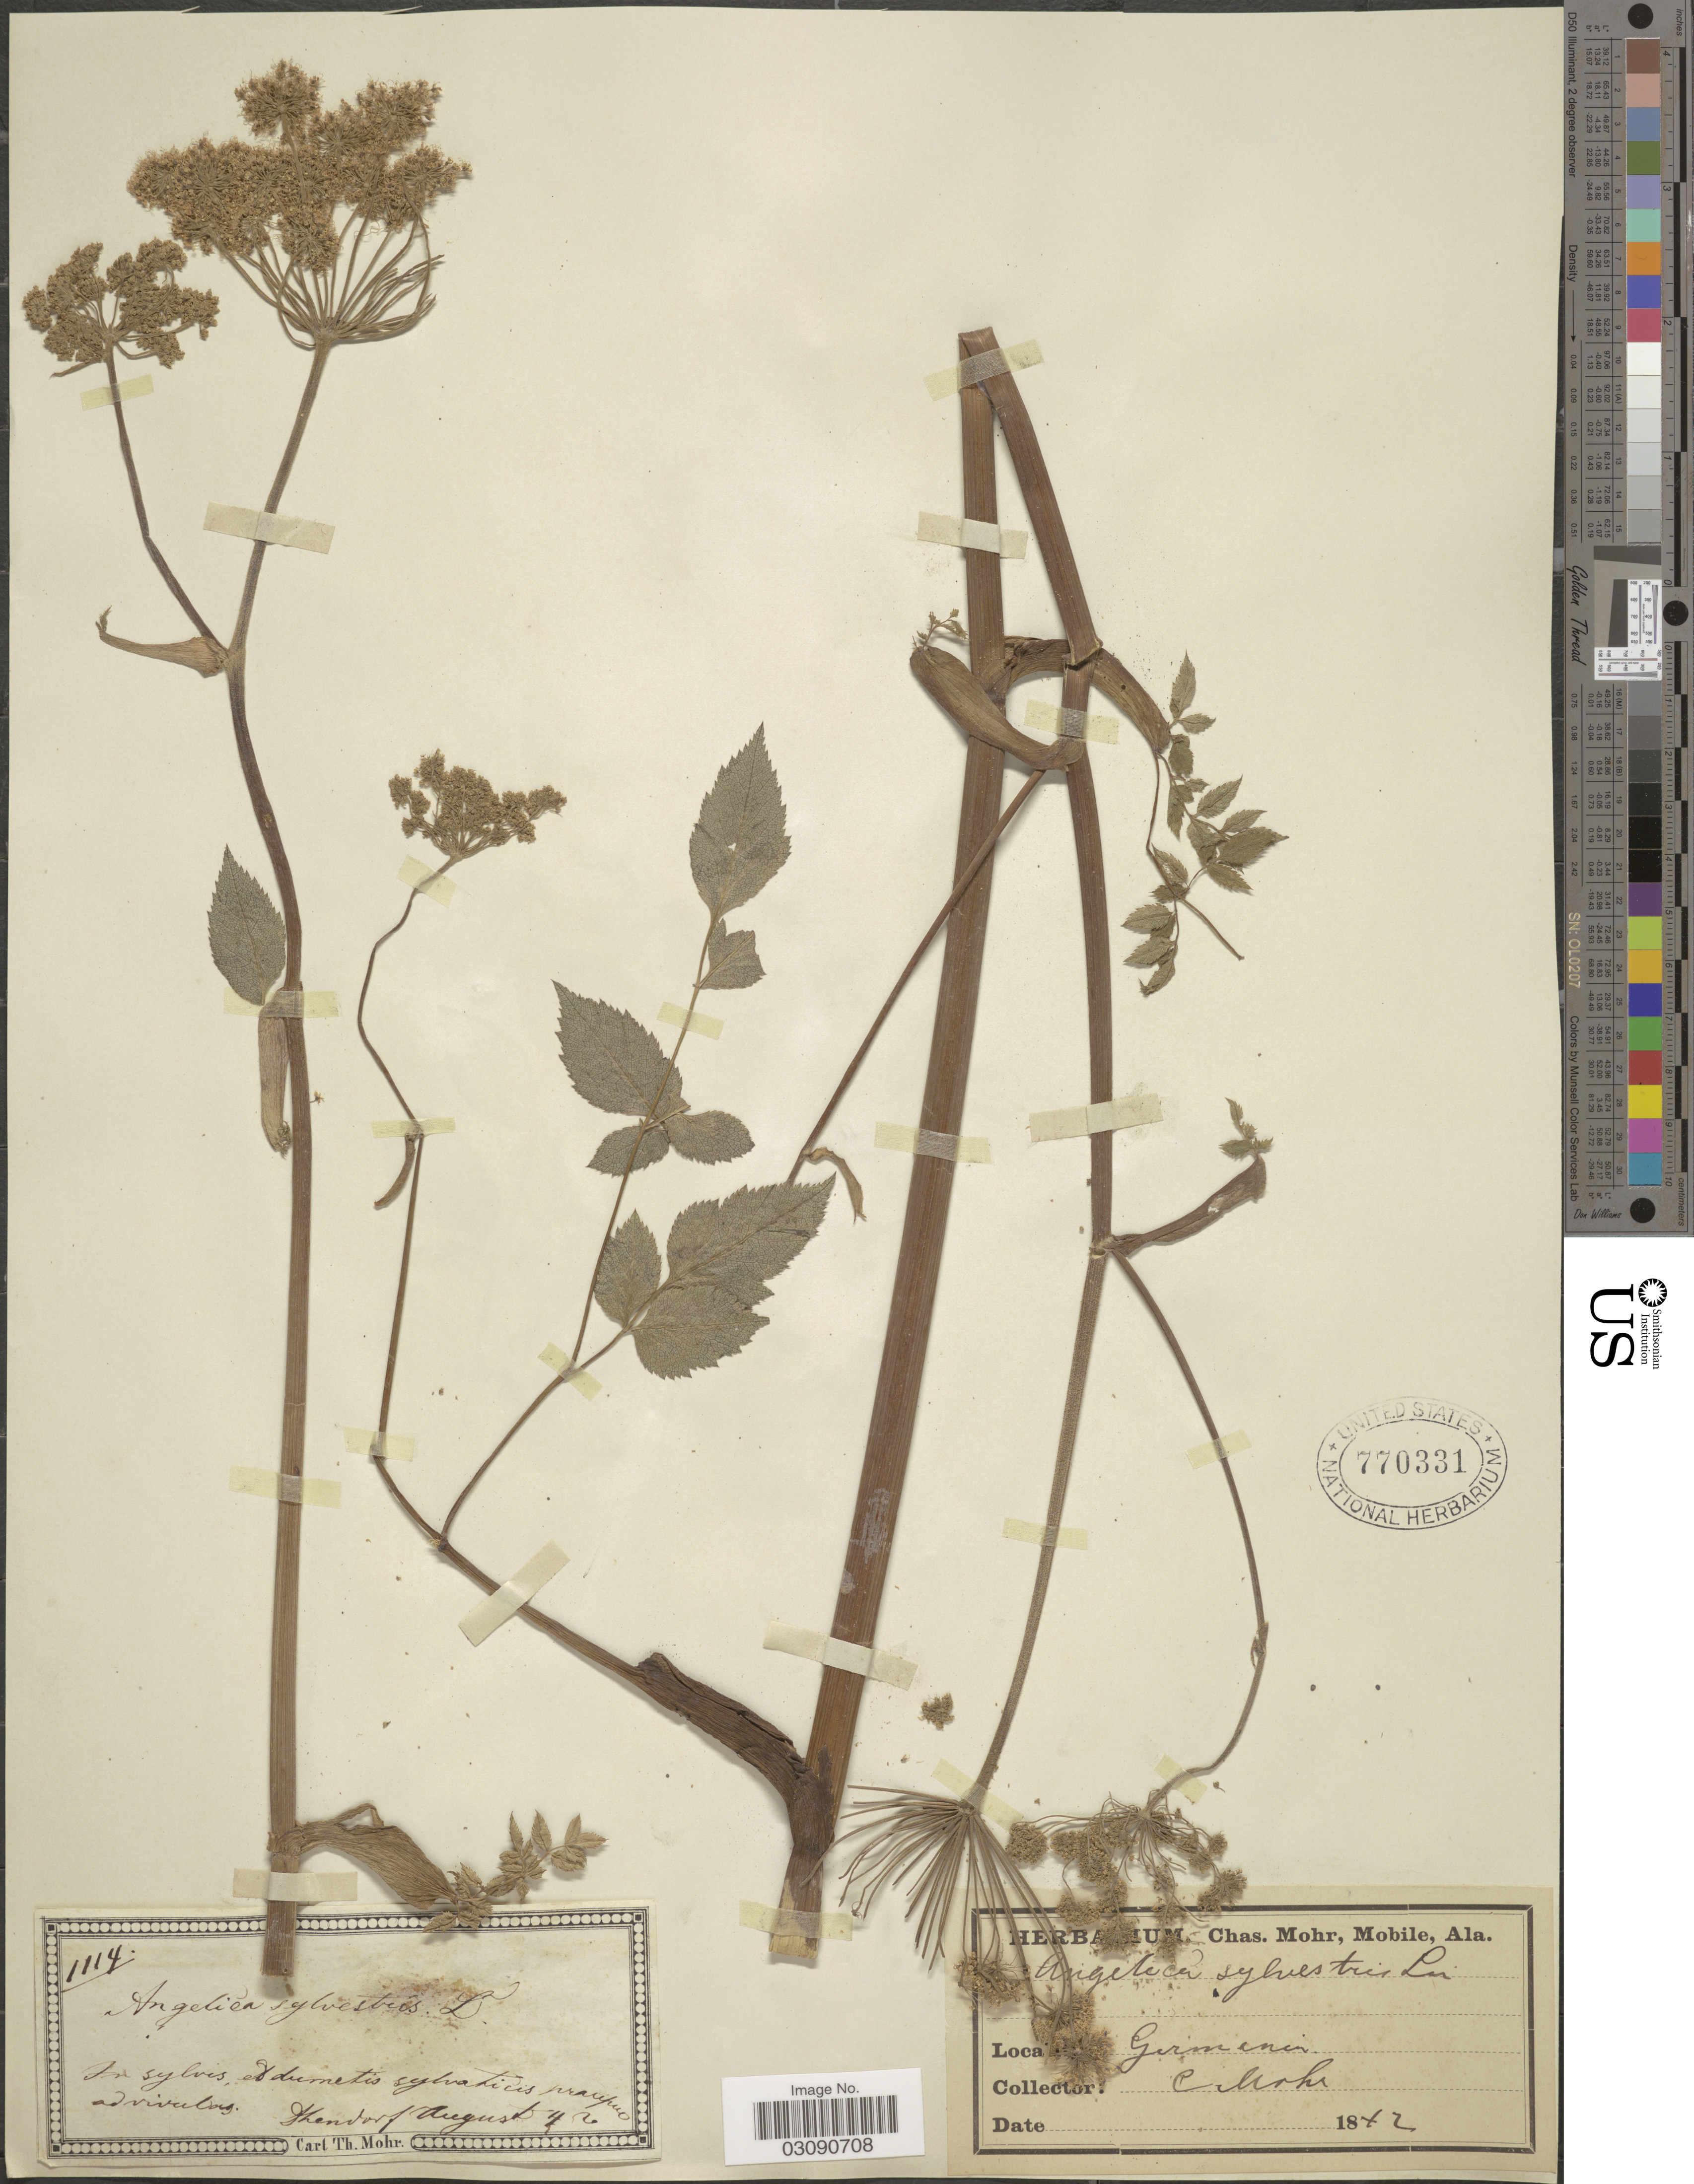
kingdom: Plantae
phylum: Tracheophyta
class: Magnoliopsida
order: Apiales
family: Apiaceae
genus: Angelica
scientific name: Angelica sylvestris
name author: L.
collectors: Mohr, C. T. (herbarium)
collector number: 1114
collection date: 1842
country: Germany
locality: Germania.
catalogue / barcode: US 770331